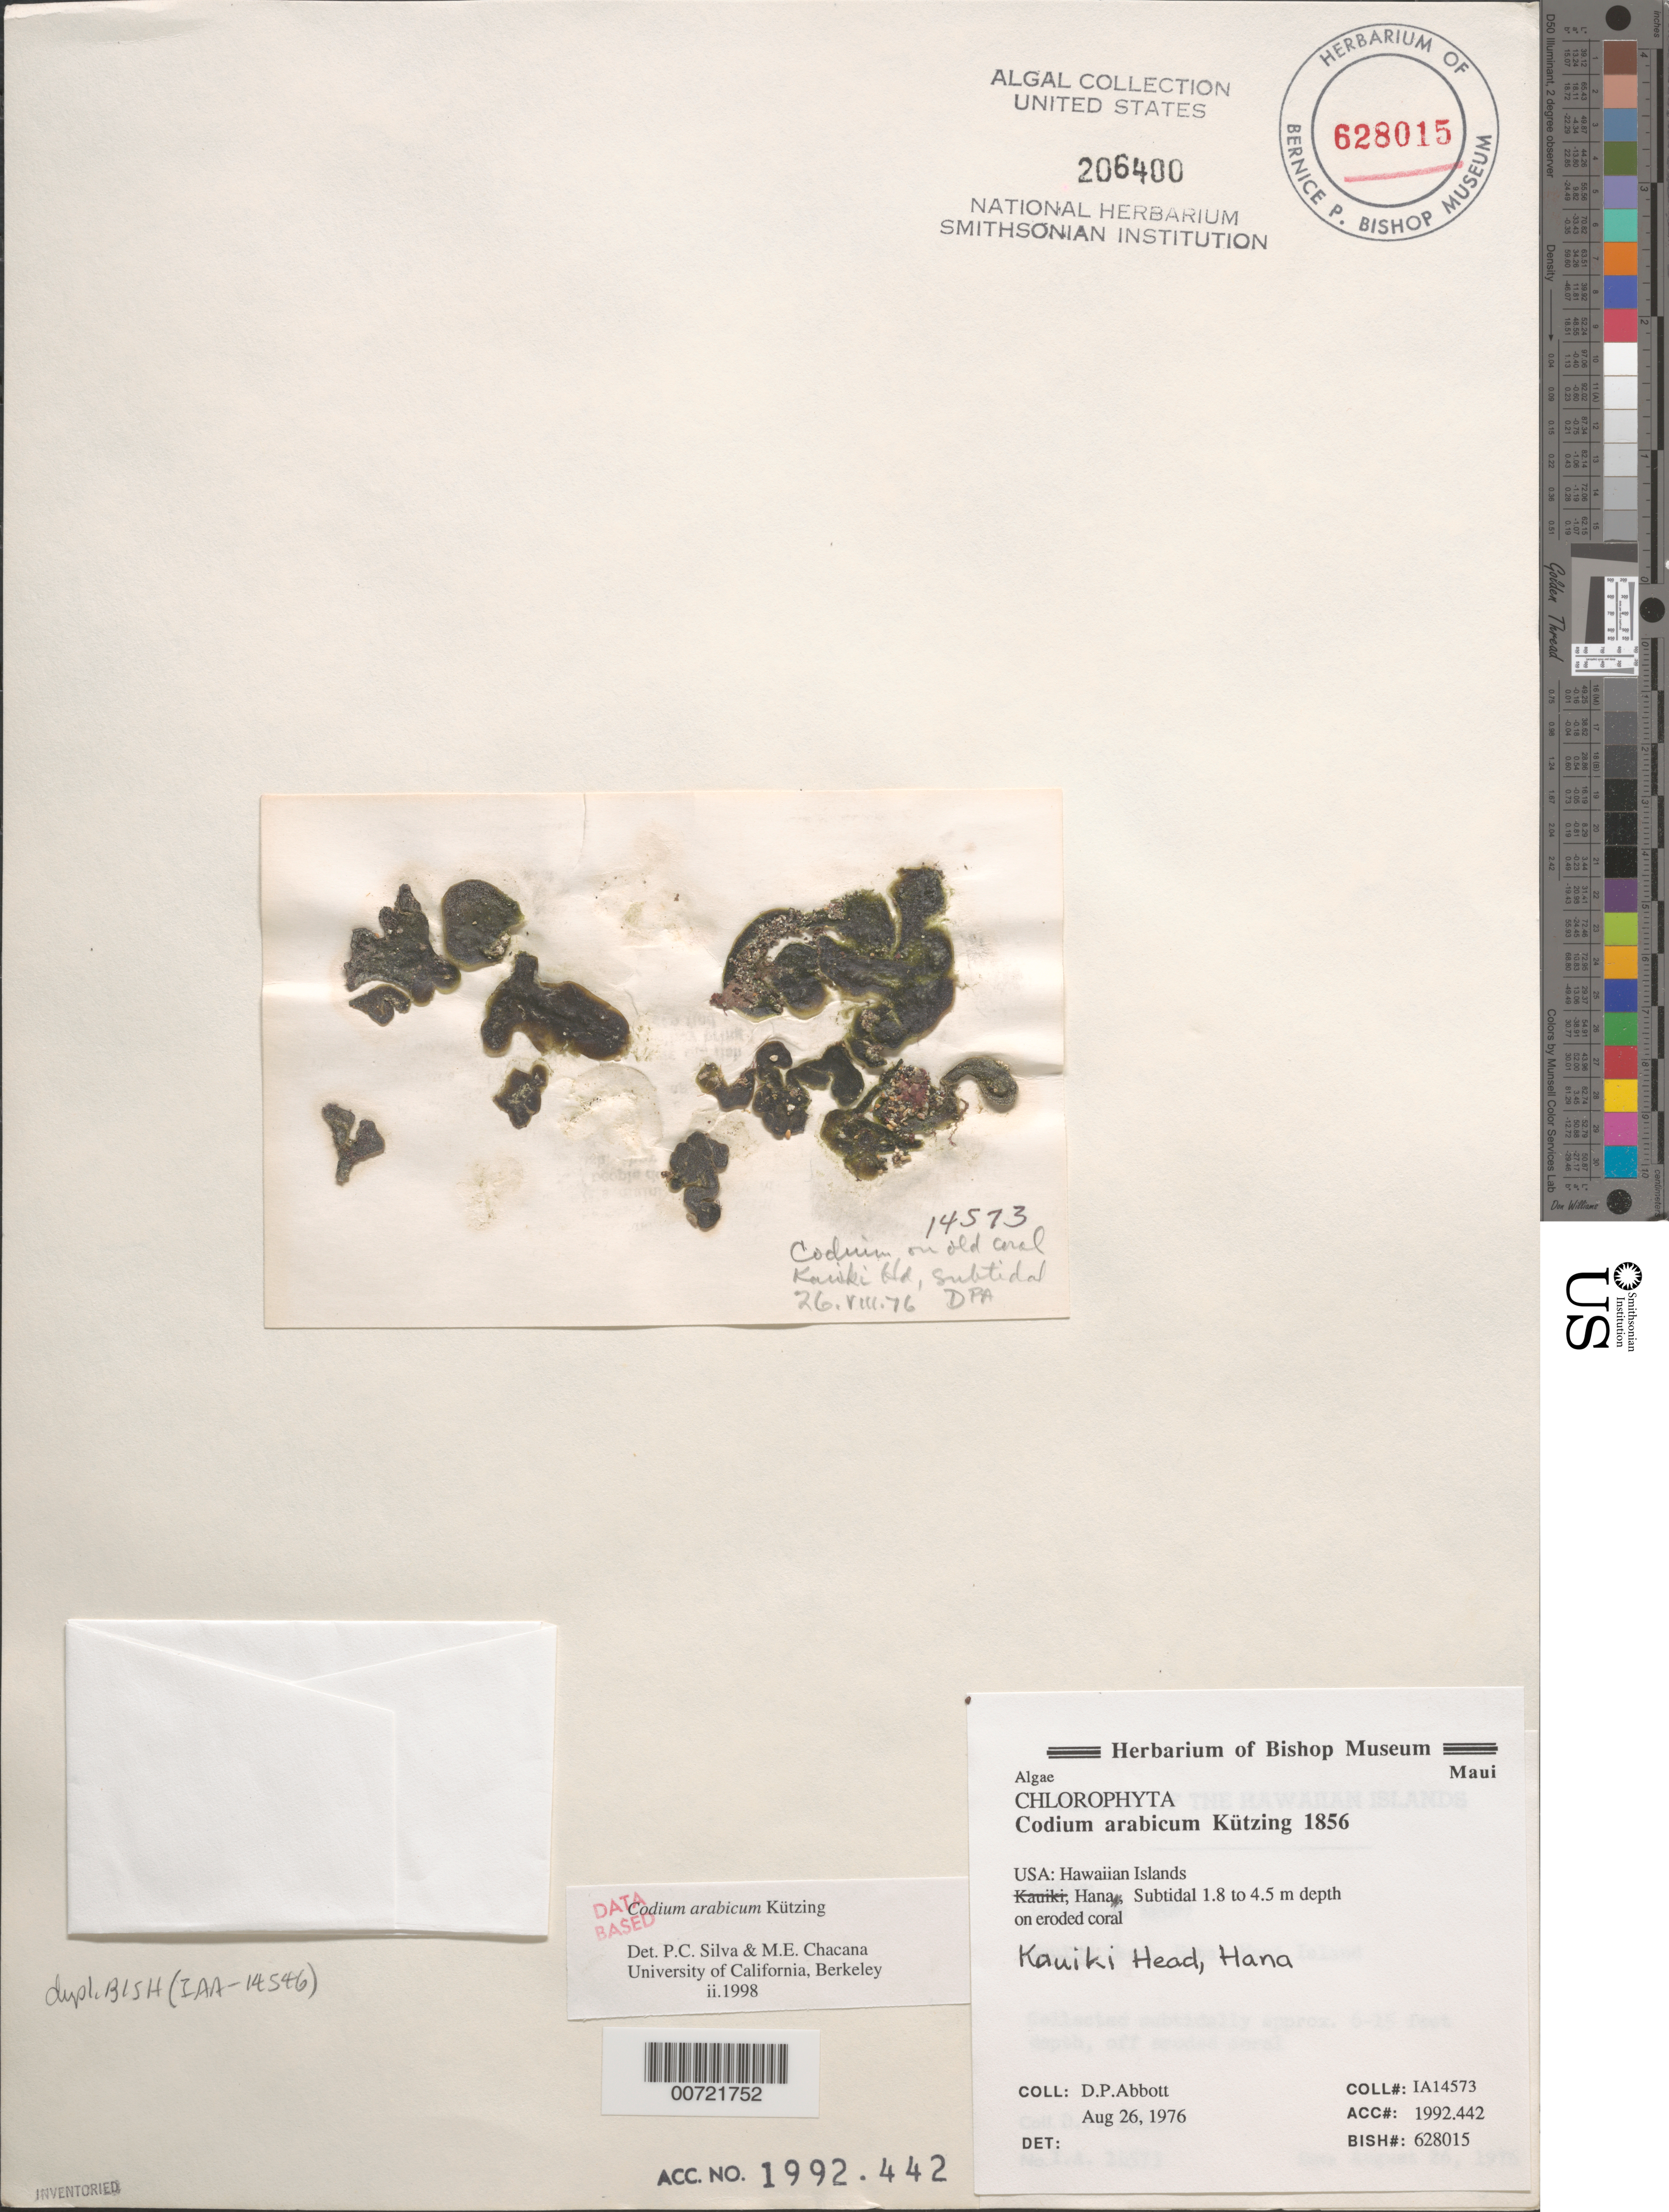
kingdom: Plantae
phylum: Chlorophyta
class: Ulvophyceae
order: Bryopsidales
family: Codiaceae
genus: Codium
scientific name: Codium arabicum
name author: Kütz.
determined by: Pedroche, F. F.; Silva, P. C.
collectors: D. P. Abbott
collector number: IAA 14573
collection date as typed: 26 Aug 1976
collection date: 1976-08-26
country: United States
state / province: Hawaii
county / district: Maui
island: Maui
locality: Kauiki Head, Hana Bay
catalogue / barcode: US 206400